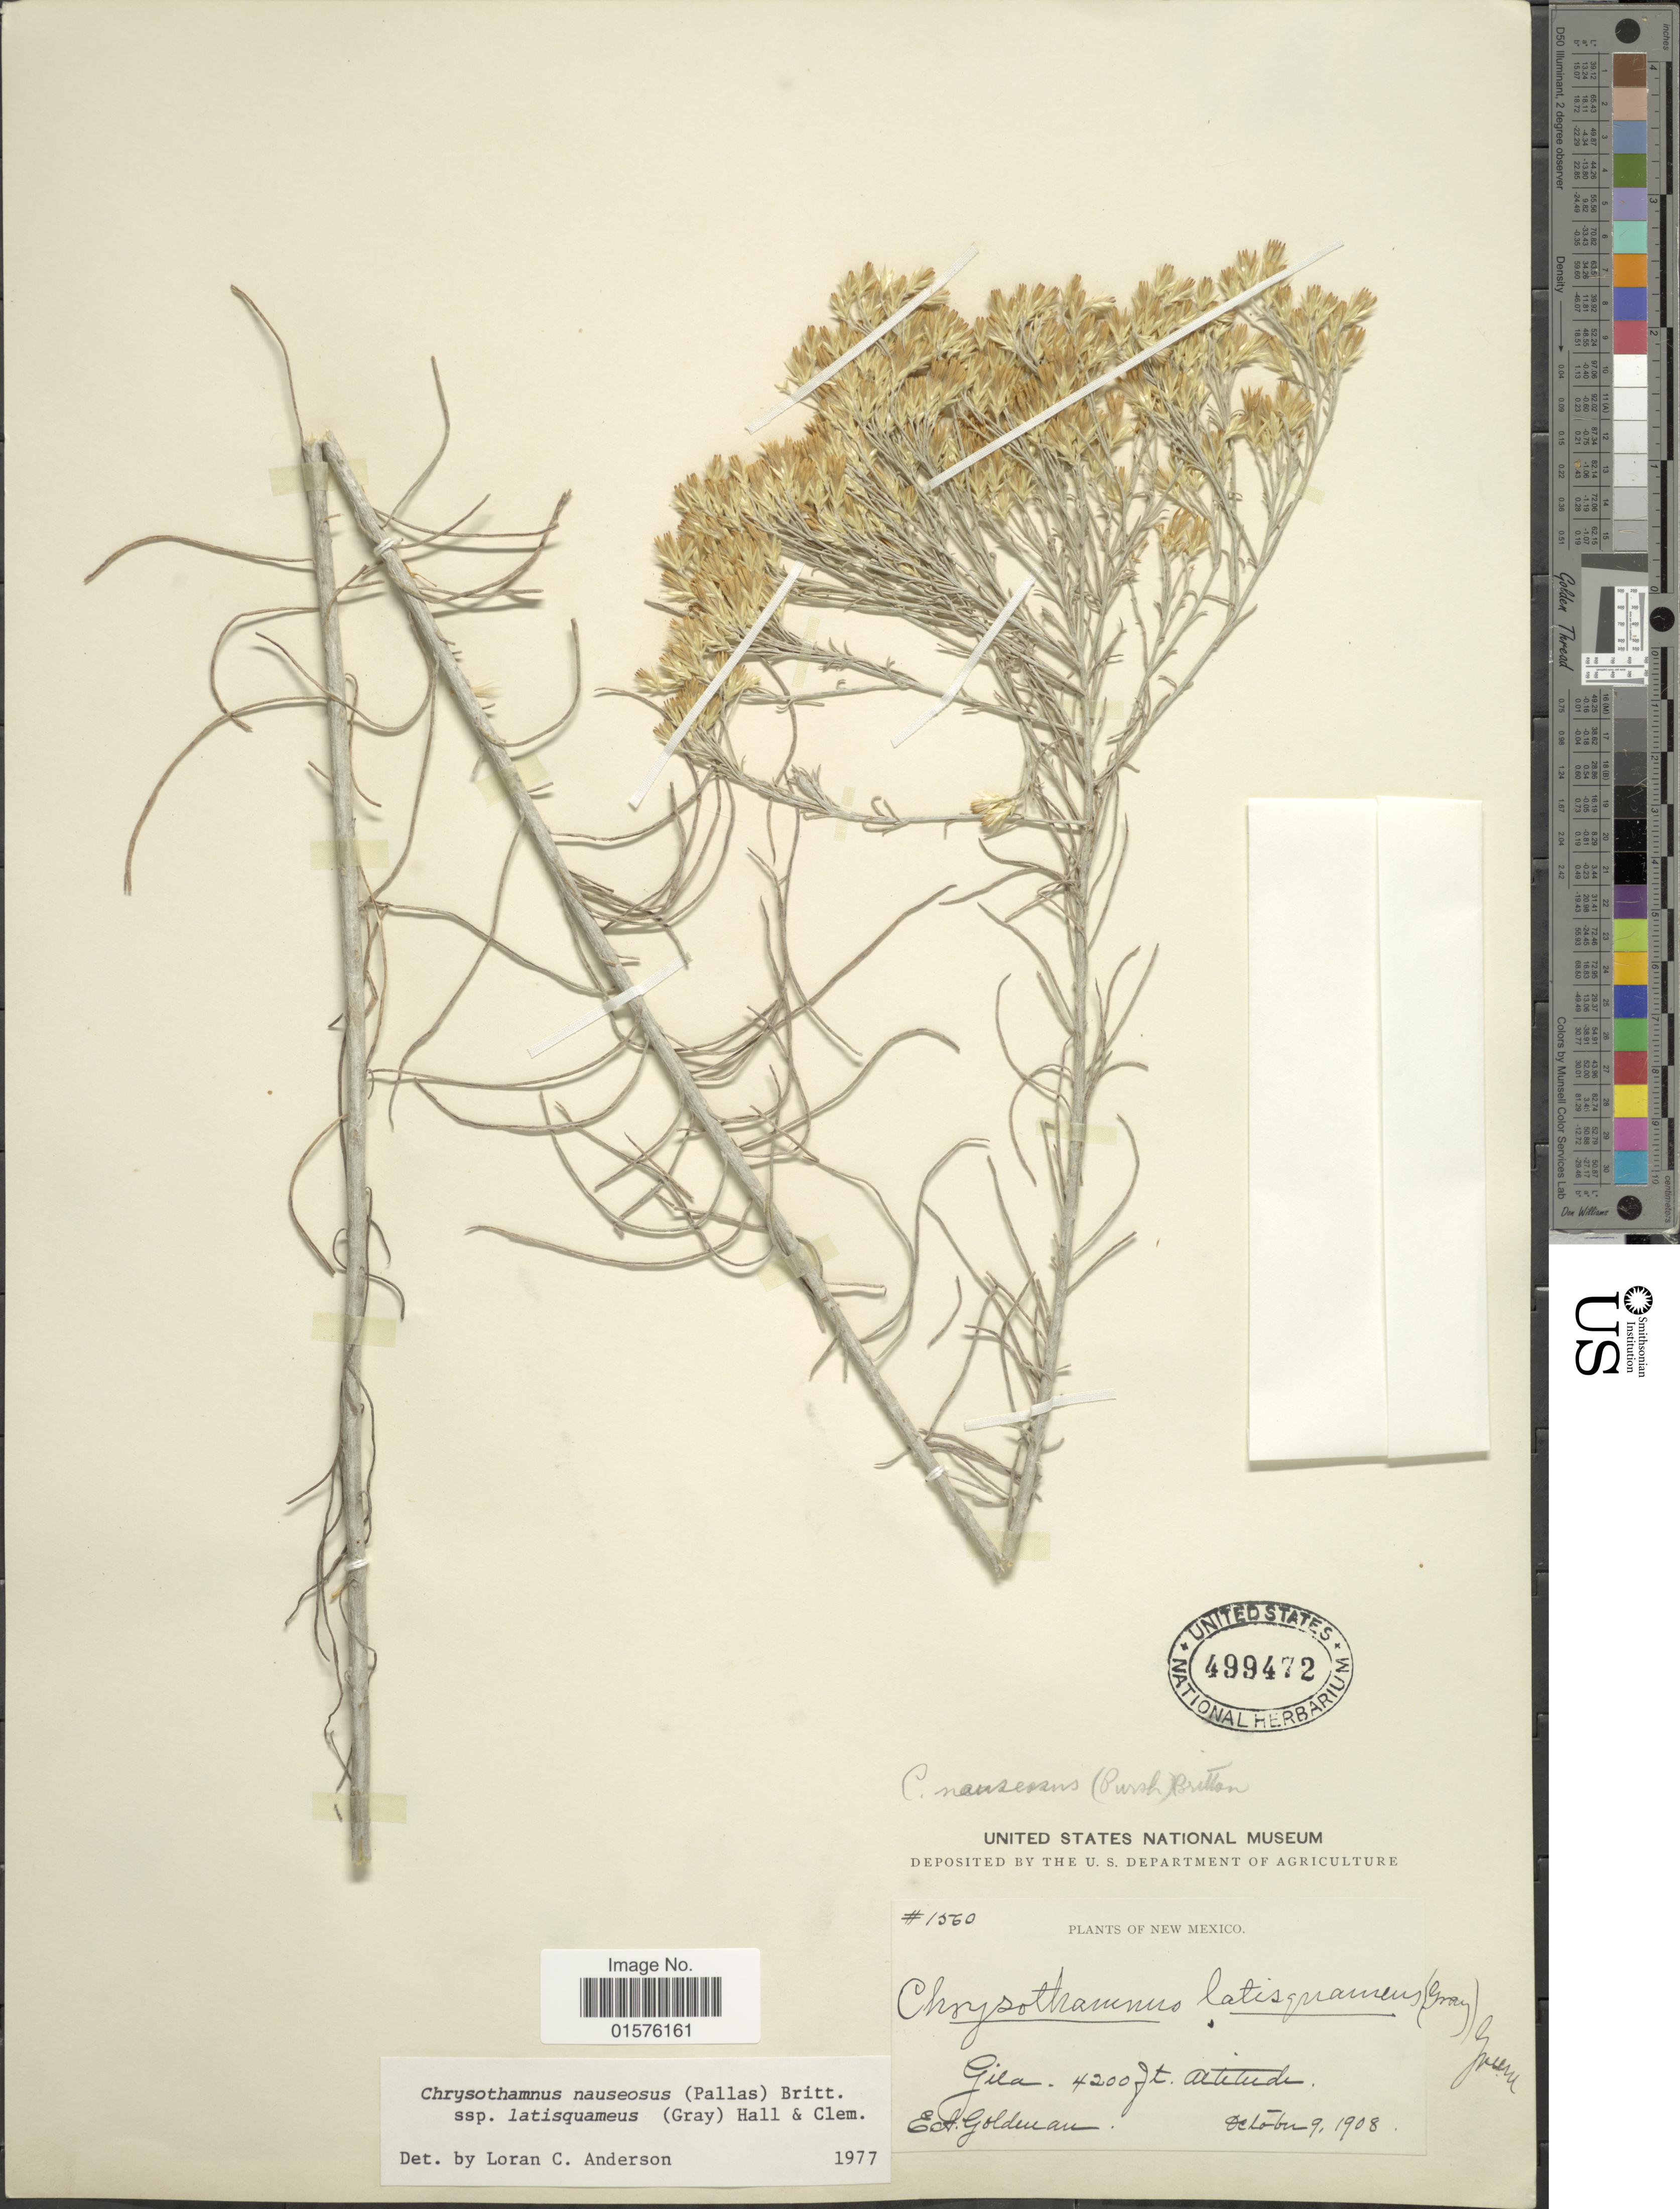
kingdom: Plantae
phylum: Tracheophyta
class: Magnoliopsida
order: Asterales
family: Asteraceae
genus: Ericameria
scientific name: Ericameria nauseosa var. latisquamea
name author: (A. Gray) G.L. Nesom & G.I. Baird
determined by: Urbatsch, Lowell E., Curator (LSU), Louisiana State University (UNITED STATES)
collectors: E. A. Goldman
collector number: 1560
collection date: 1908-10-06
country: United States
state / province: New Mexico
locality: Gila.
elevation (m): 1280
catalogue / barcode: US 499472